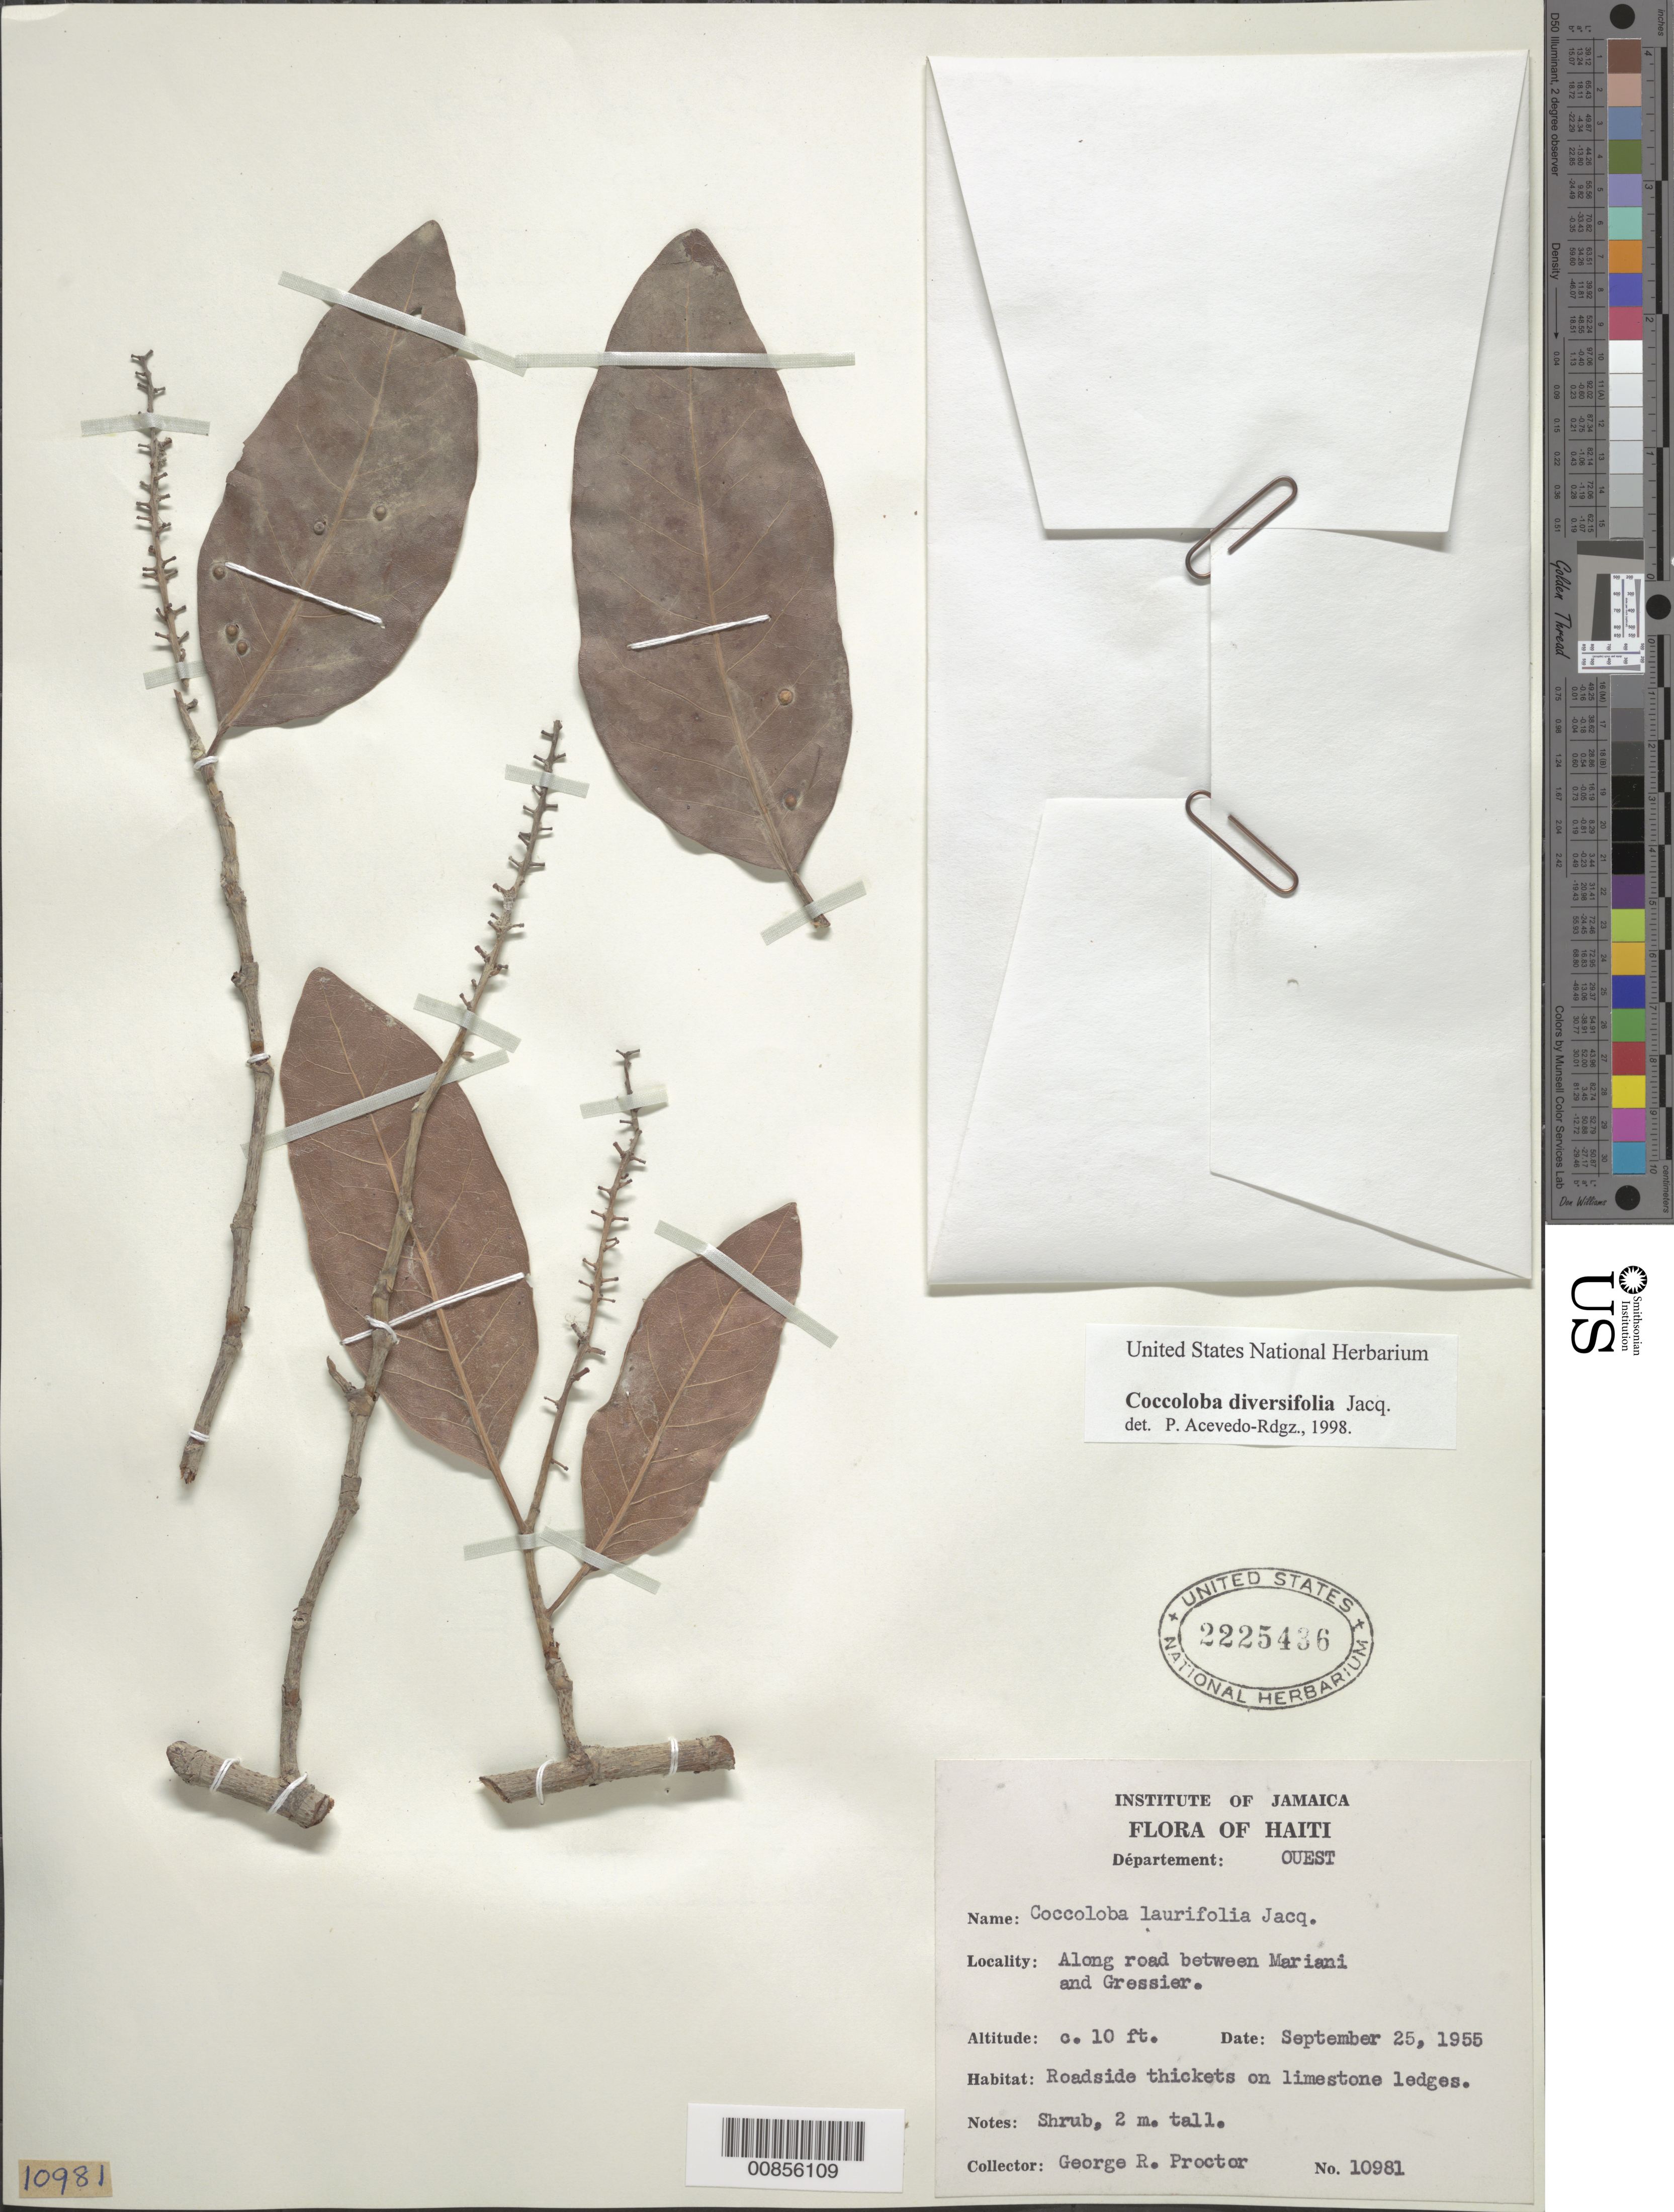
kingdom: Plantae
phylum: Tracheophyta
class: Magnoliopsida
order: Caryophyllales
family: Polygonaceae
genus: Coccoloba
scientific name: Coccoloba diversifolia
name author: Jacq.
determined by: Acevedo-Rodríguez, P., (BOT), Smithsonian Institution - National Museum of Natural History (UNITED STATES)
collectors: G. R. Proctor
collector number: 10981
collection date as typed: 25 Sep 1955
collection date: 1955-09-25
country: Haiti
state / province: Ouest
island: Hispaniola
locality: Along road between Mariani and Gressier.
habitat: Roadside thickets on limestone ledges.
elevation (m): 3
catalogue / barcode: US 2225436